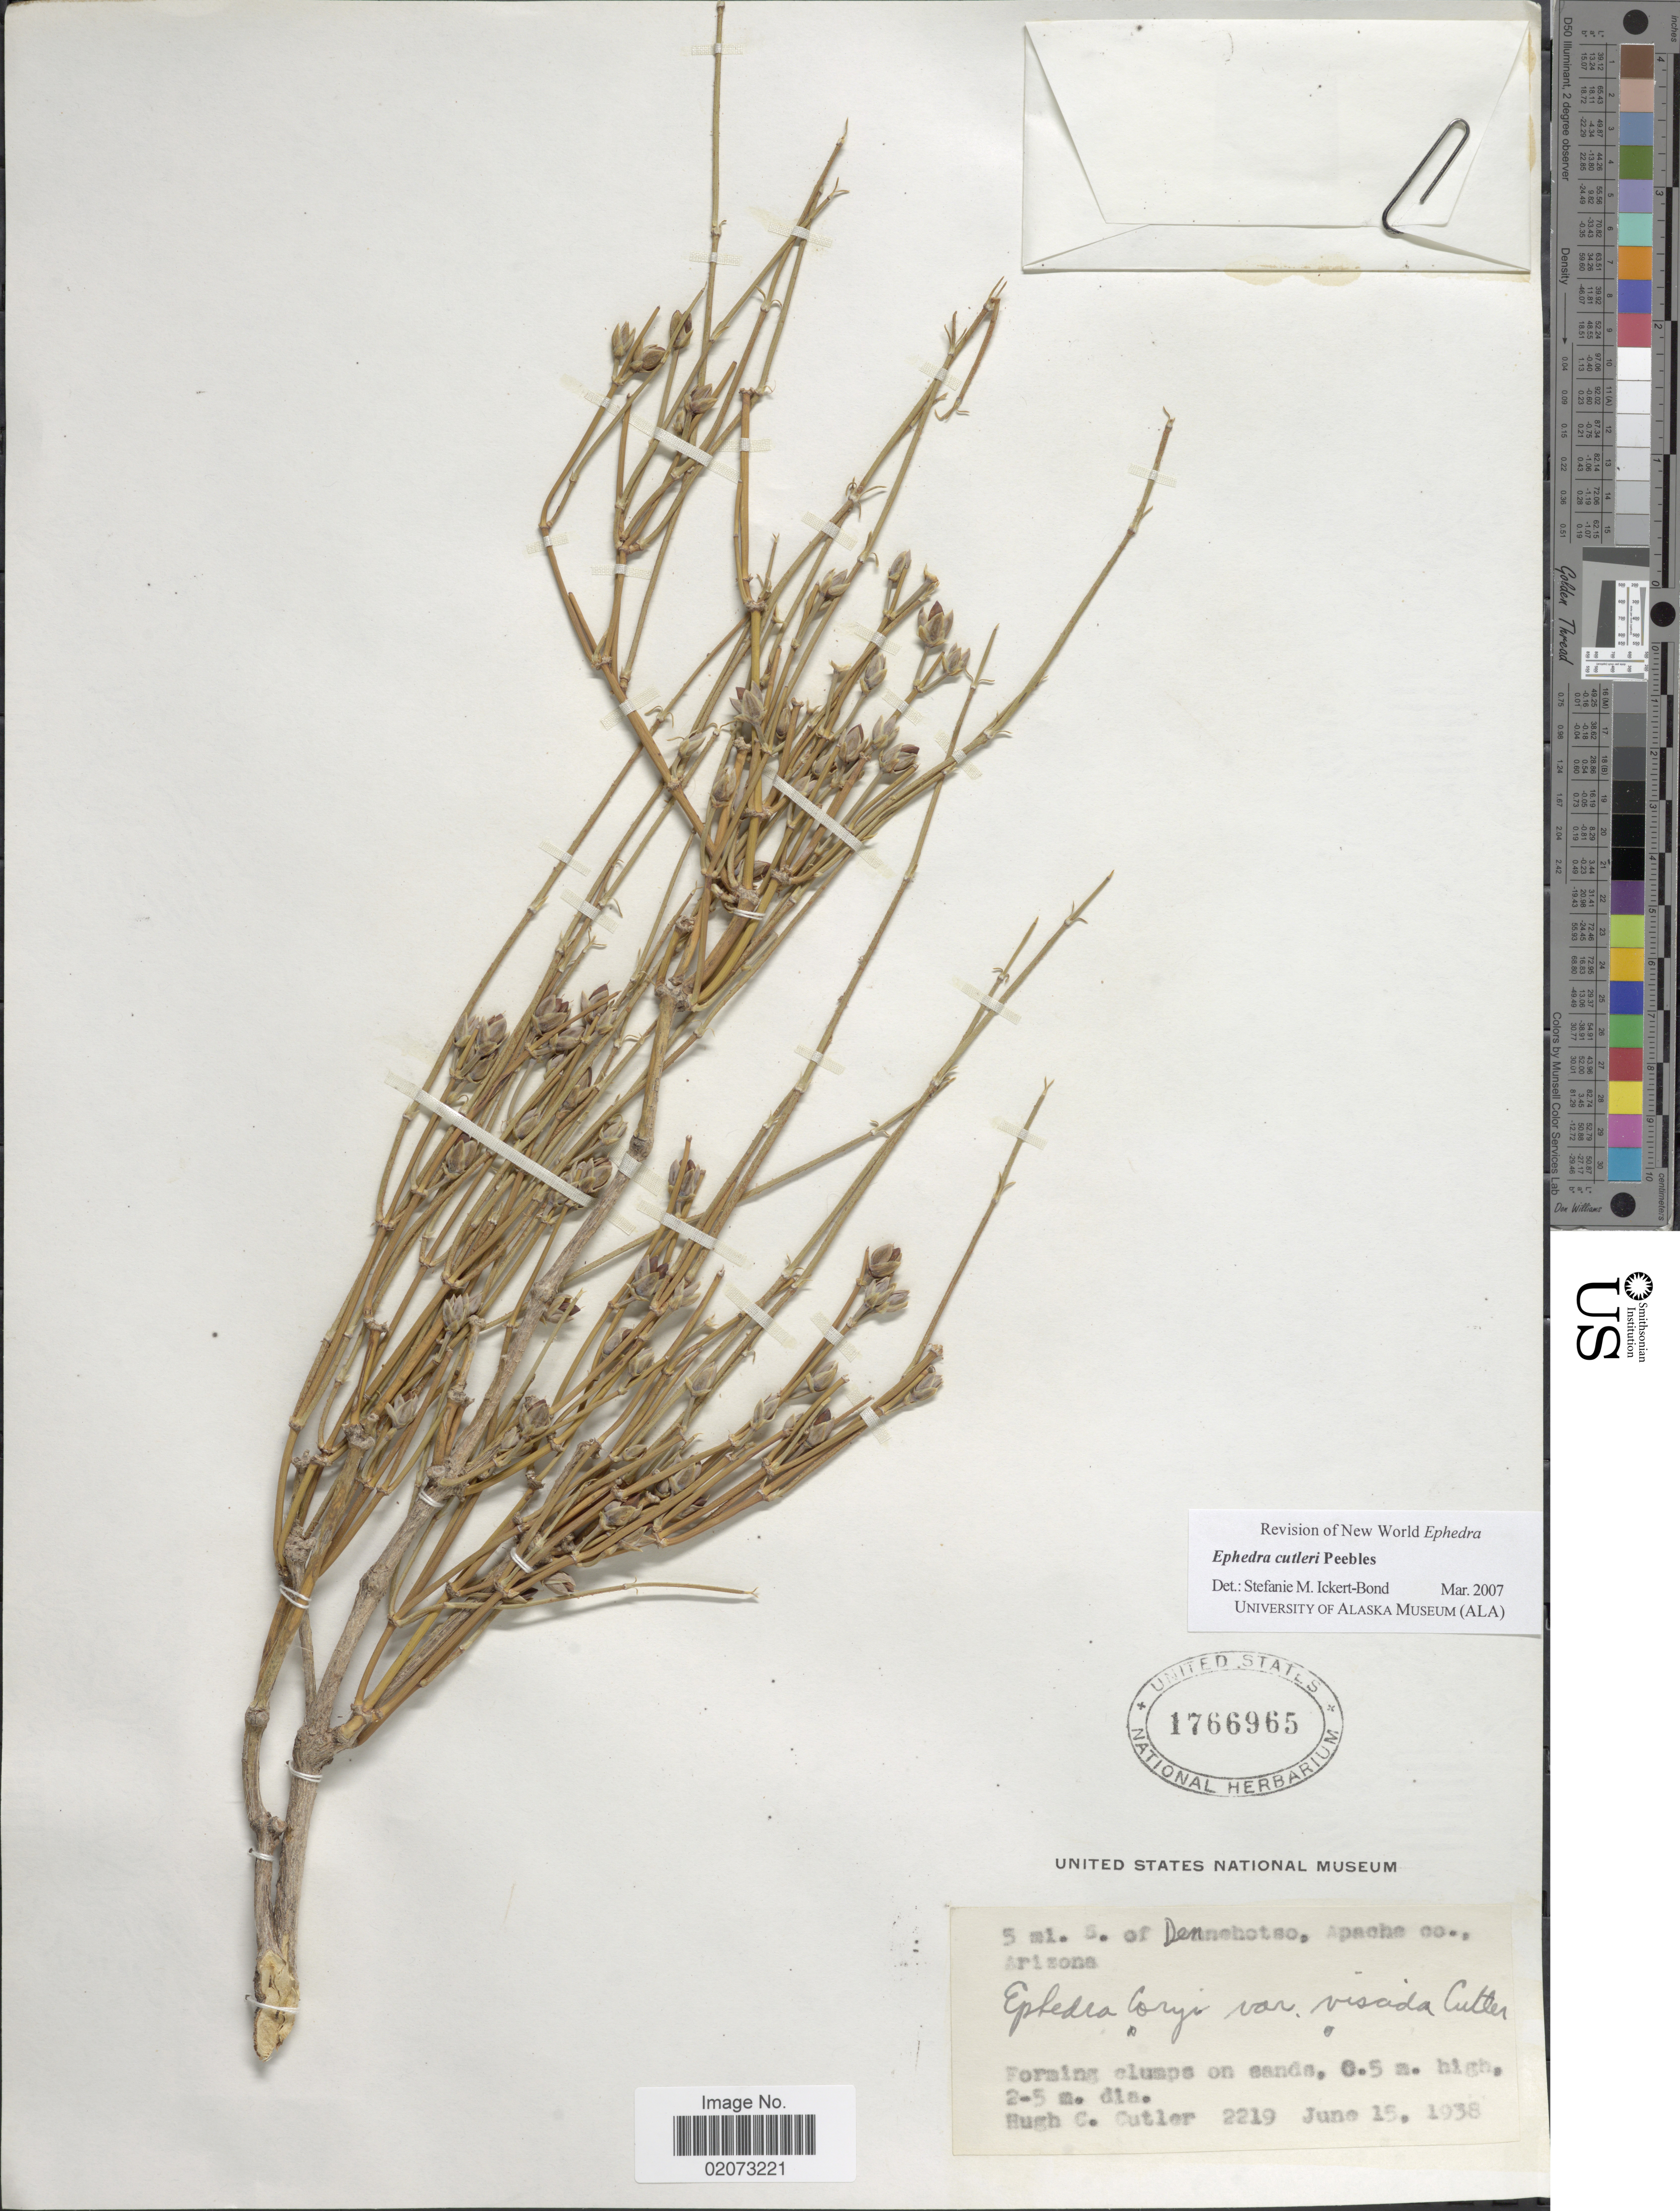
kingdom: Plantae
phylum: Tracheophyta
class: Gnetopsida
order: Ephedrales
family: Ephedraceae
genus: Ephedra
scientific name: Ephedra cutleri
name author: Peebles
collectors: H. C. Cutler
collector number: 2219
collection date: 1938-06-15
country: United States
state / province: Arizona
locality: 5 mi. S. of Dennehotso, Apache Co.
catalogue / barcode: US 1766965